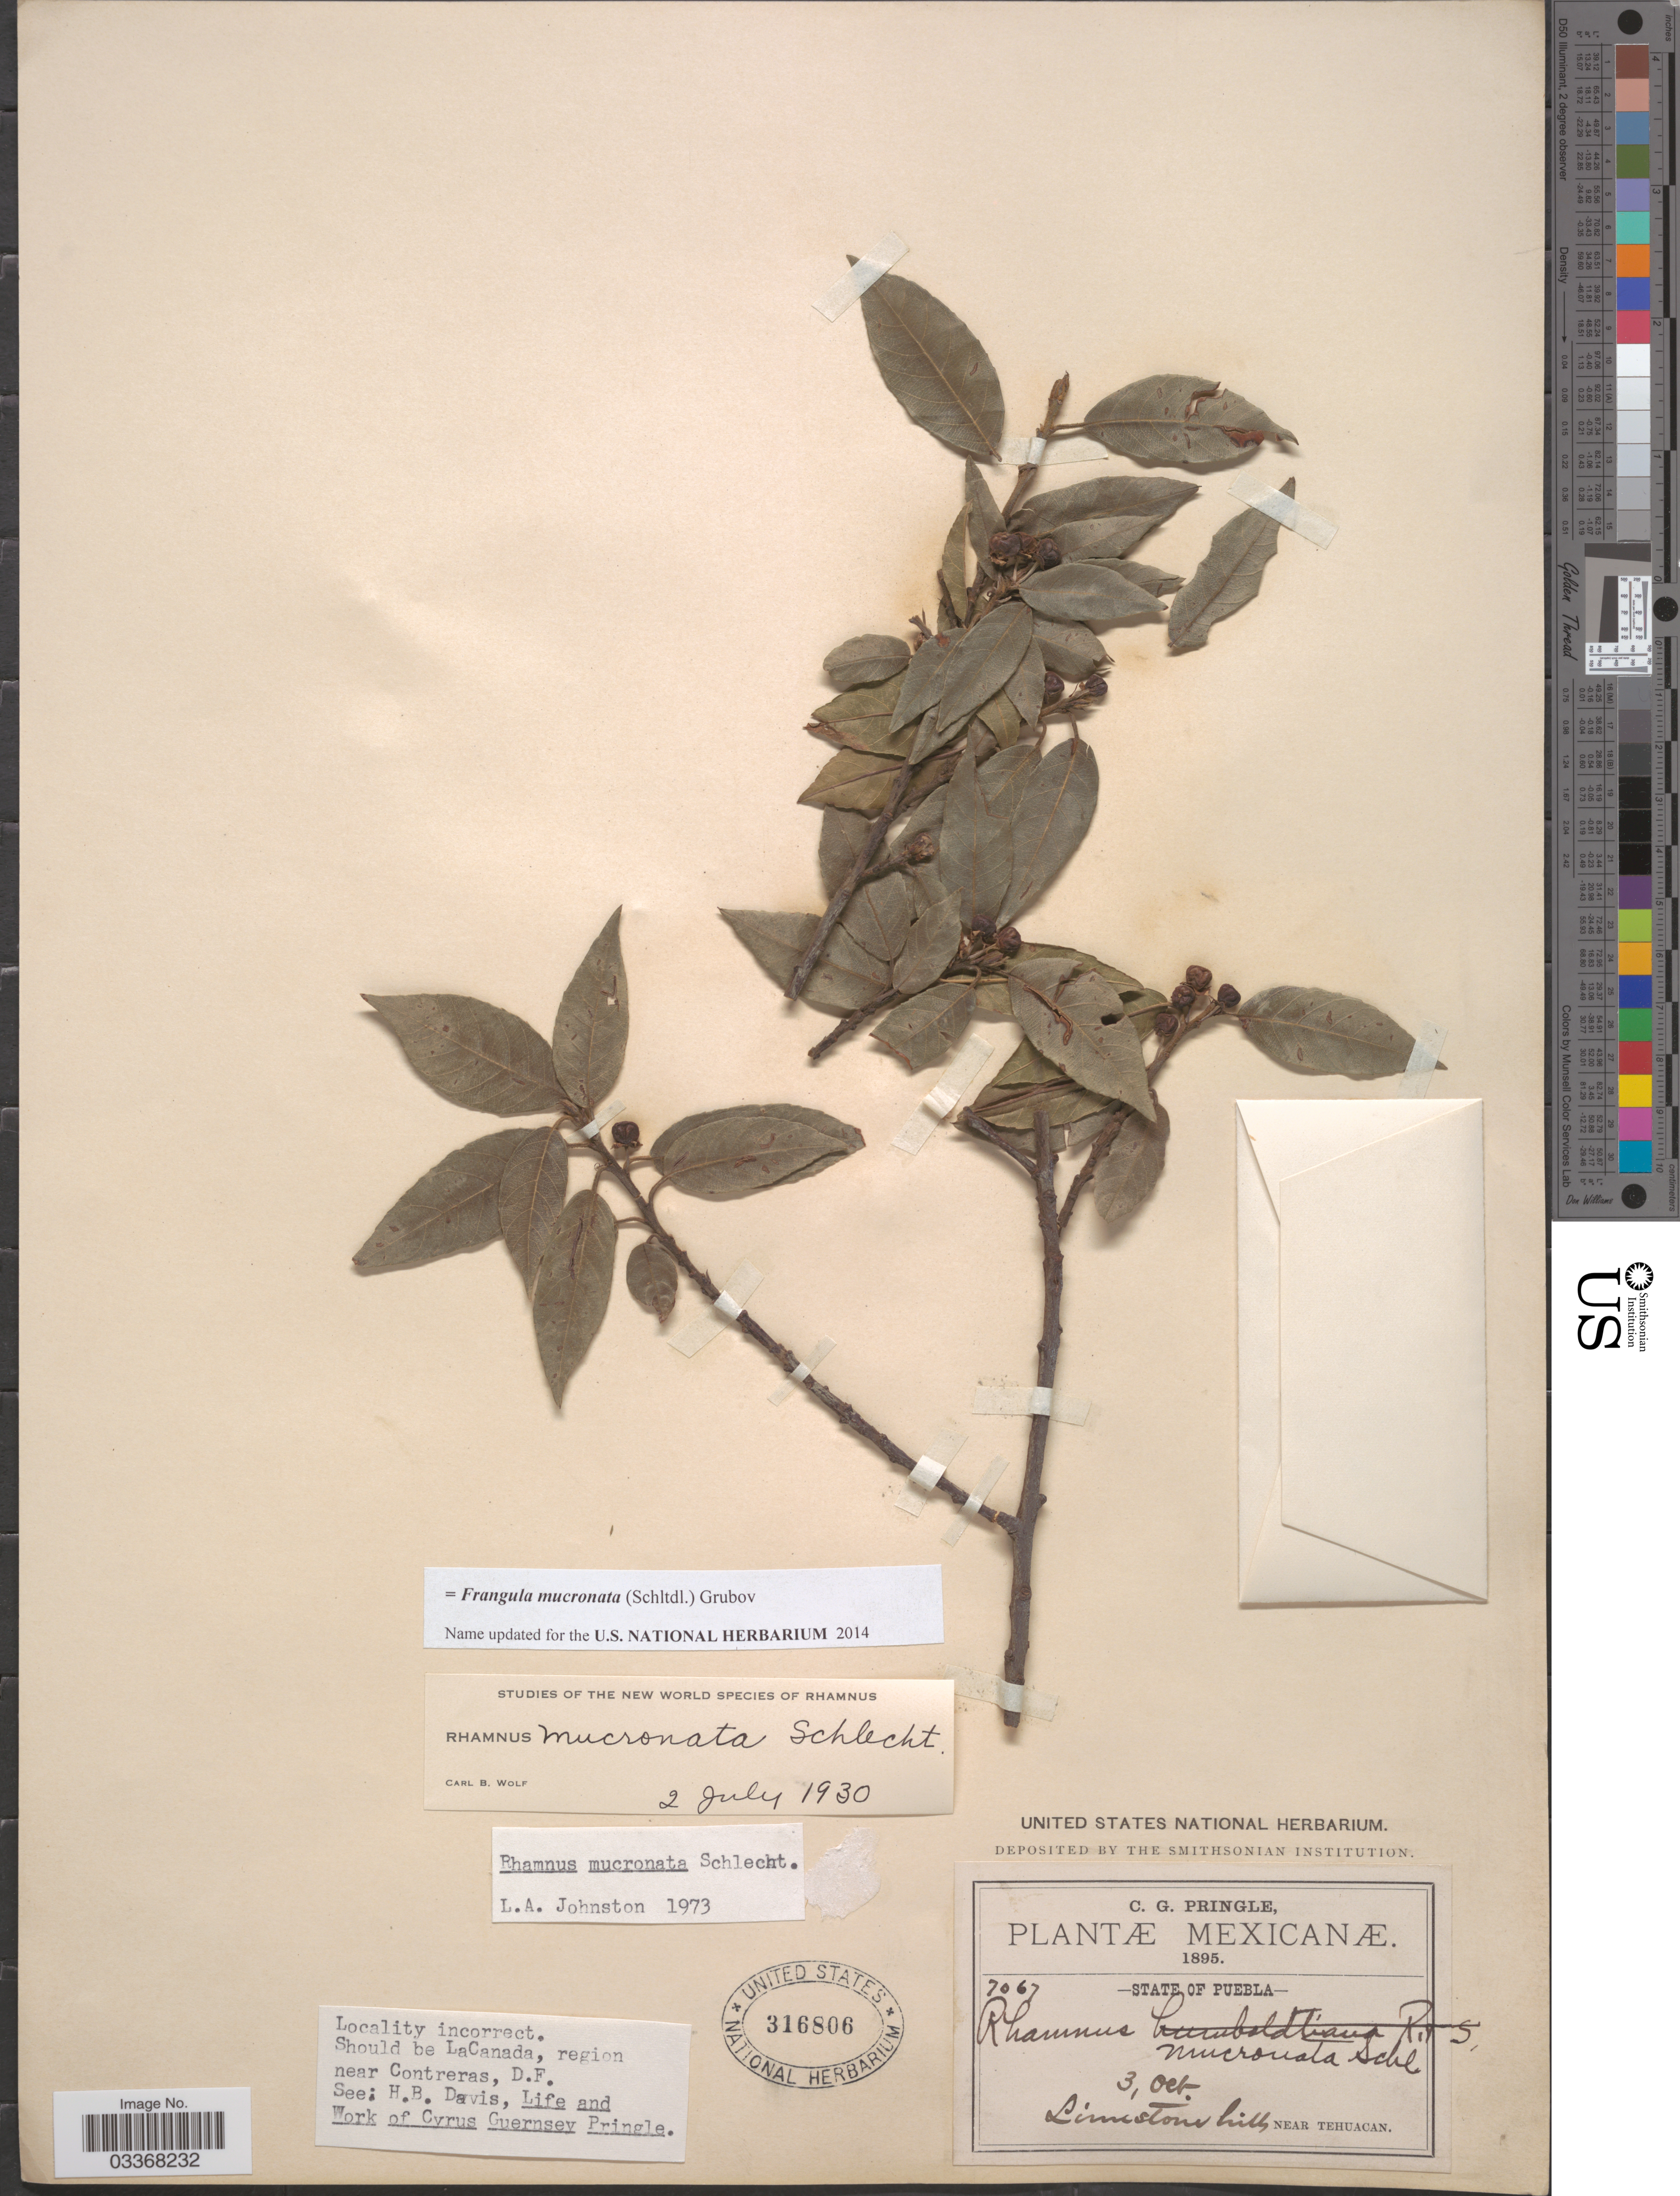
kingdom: Plantae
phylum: Tracheophyta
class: Magnoliopsida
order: Rosales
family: Rhamnaceae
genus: Frangula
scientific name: Frangula mucronata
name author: (Schltdl.) Grubov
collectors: C. G. Pringle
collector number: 7067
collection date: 1895-10-03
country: Mexico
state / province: Puebla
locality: Near Tehuacan.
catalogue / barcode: US 316806